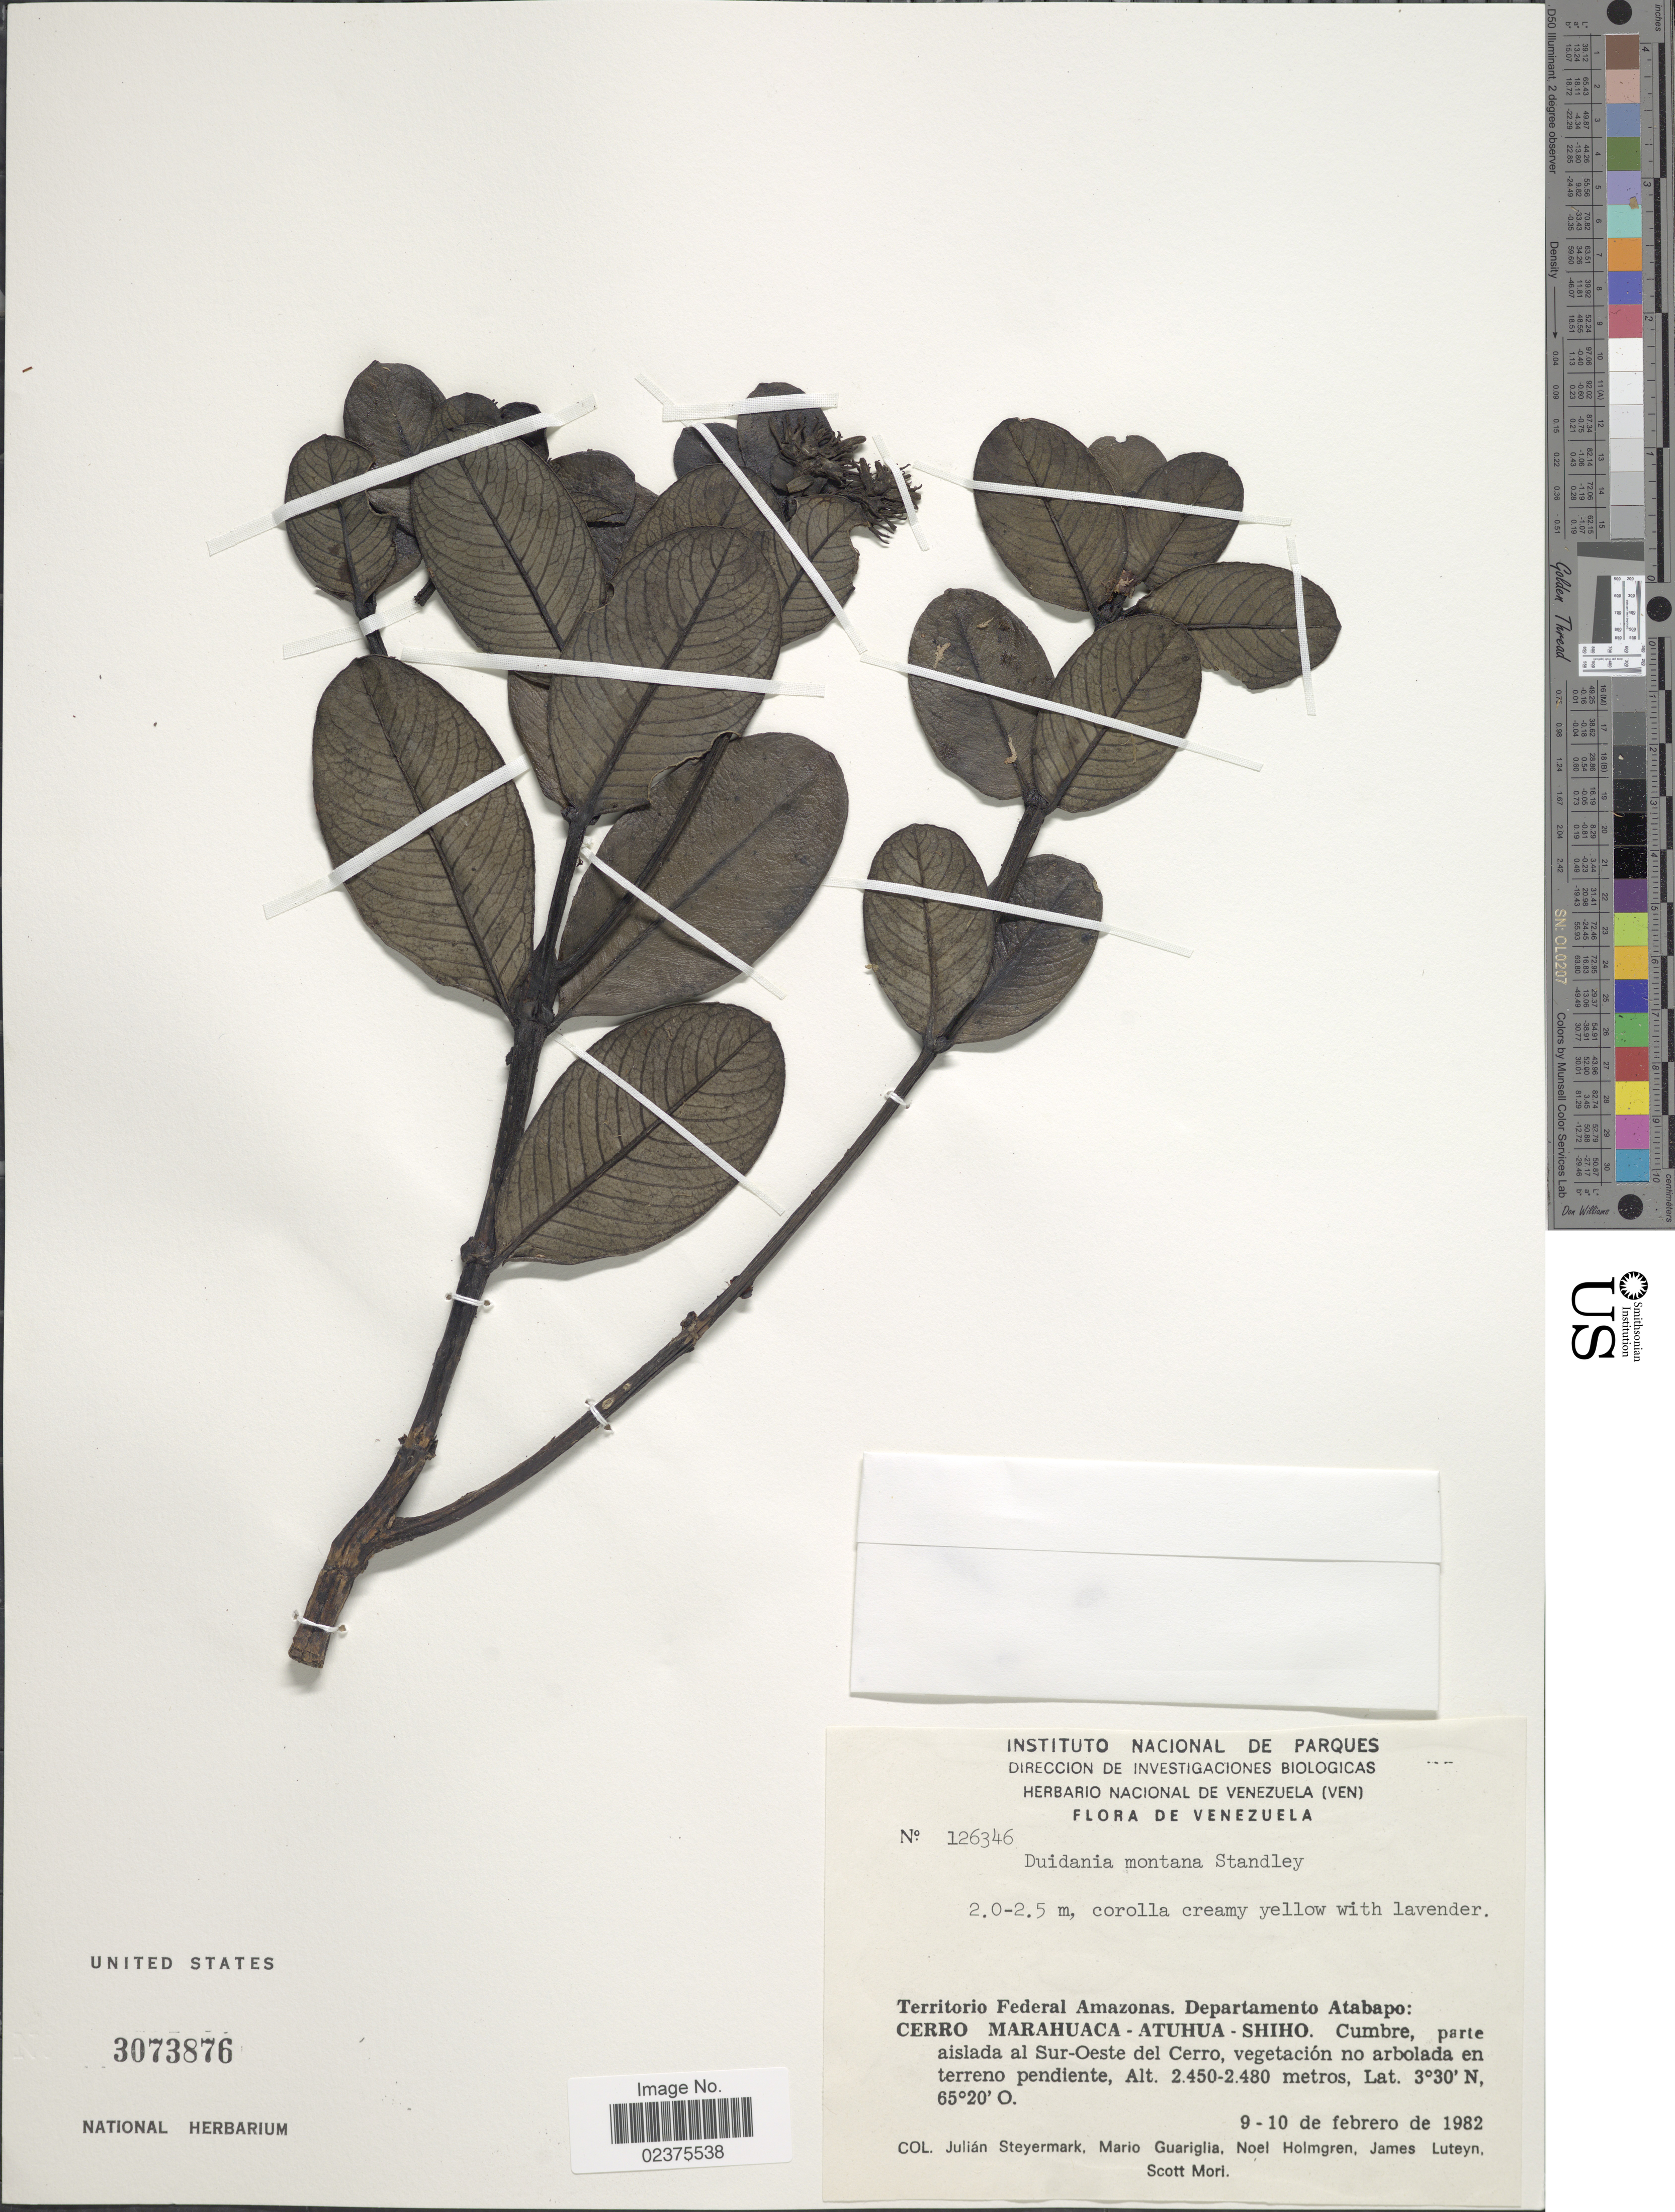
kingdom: Plantae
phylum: Tracheophyta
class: Magnoliopsida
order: Gentianales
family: Rubiaceae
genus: Duidania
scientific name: Duidania montana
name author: Standl.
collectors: J. Steyermark, M. Guariglia, N. H. Holmgren & J. L. Luteyn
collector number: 126346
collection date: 1982-02-09/1982-02-10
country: Venezuela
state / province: Amazonas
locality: Territorio Federal Amazonas: Departamento Atabapo: Cerro Marahuaca - Atuhua - Shiho, Cumbre, parte aislada al Sur-Oeste del Cerro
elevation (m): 2450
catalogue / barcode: US 3073876